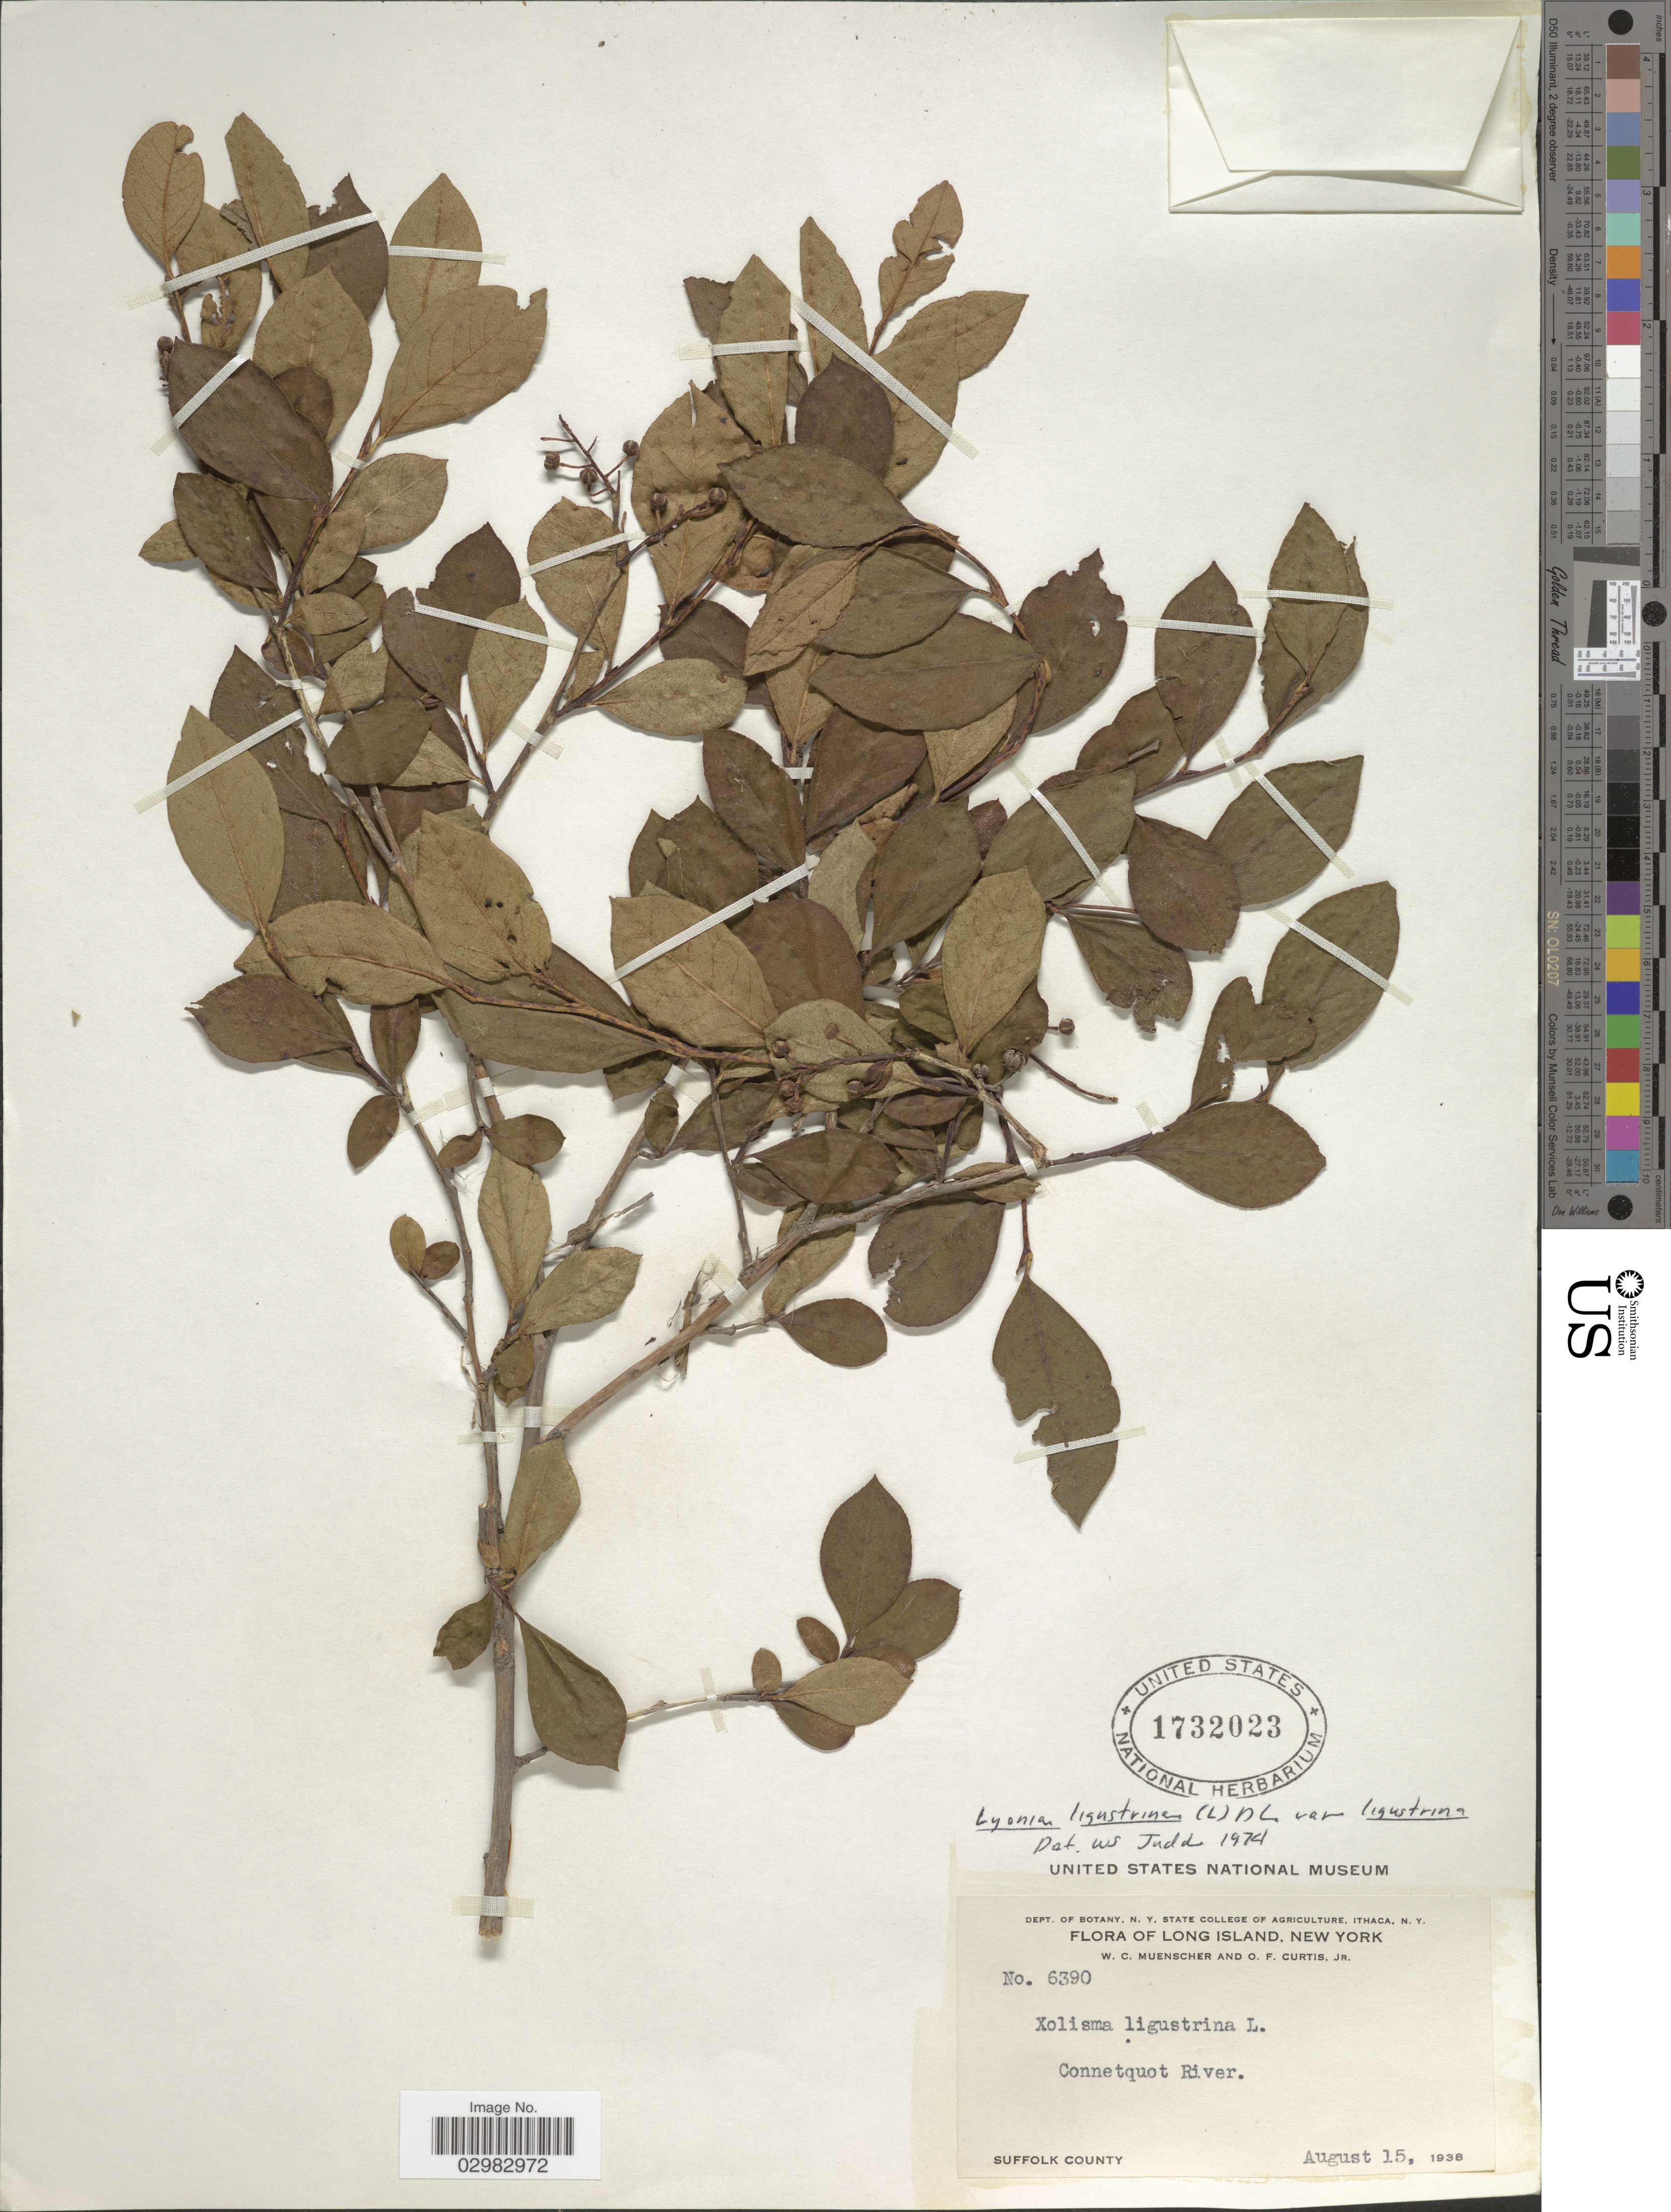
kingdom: Plantae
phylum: Tracheophyta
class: Magnoliopsida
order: Ericales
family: Ericaceae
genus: Lyonia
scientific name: Lyonia ligustrina var. ligustrina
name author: (L.) DC.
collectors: W. Muenscher & O. Curtis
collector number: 6390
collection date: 1938-08-15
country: United States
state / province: New York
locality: Long Island, Connetquot River. Suffolk County.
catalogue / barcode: US 1732023